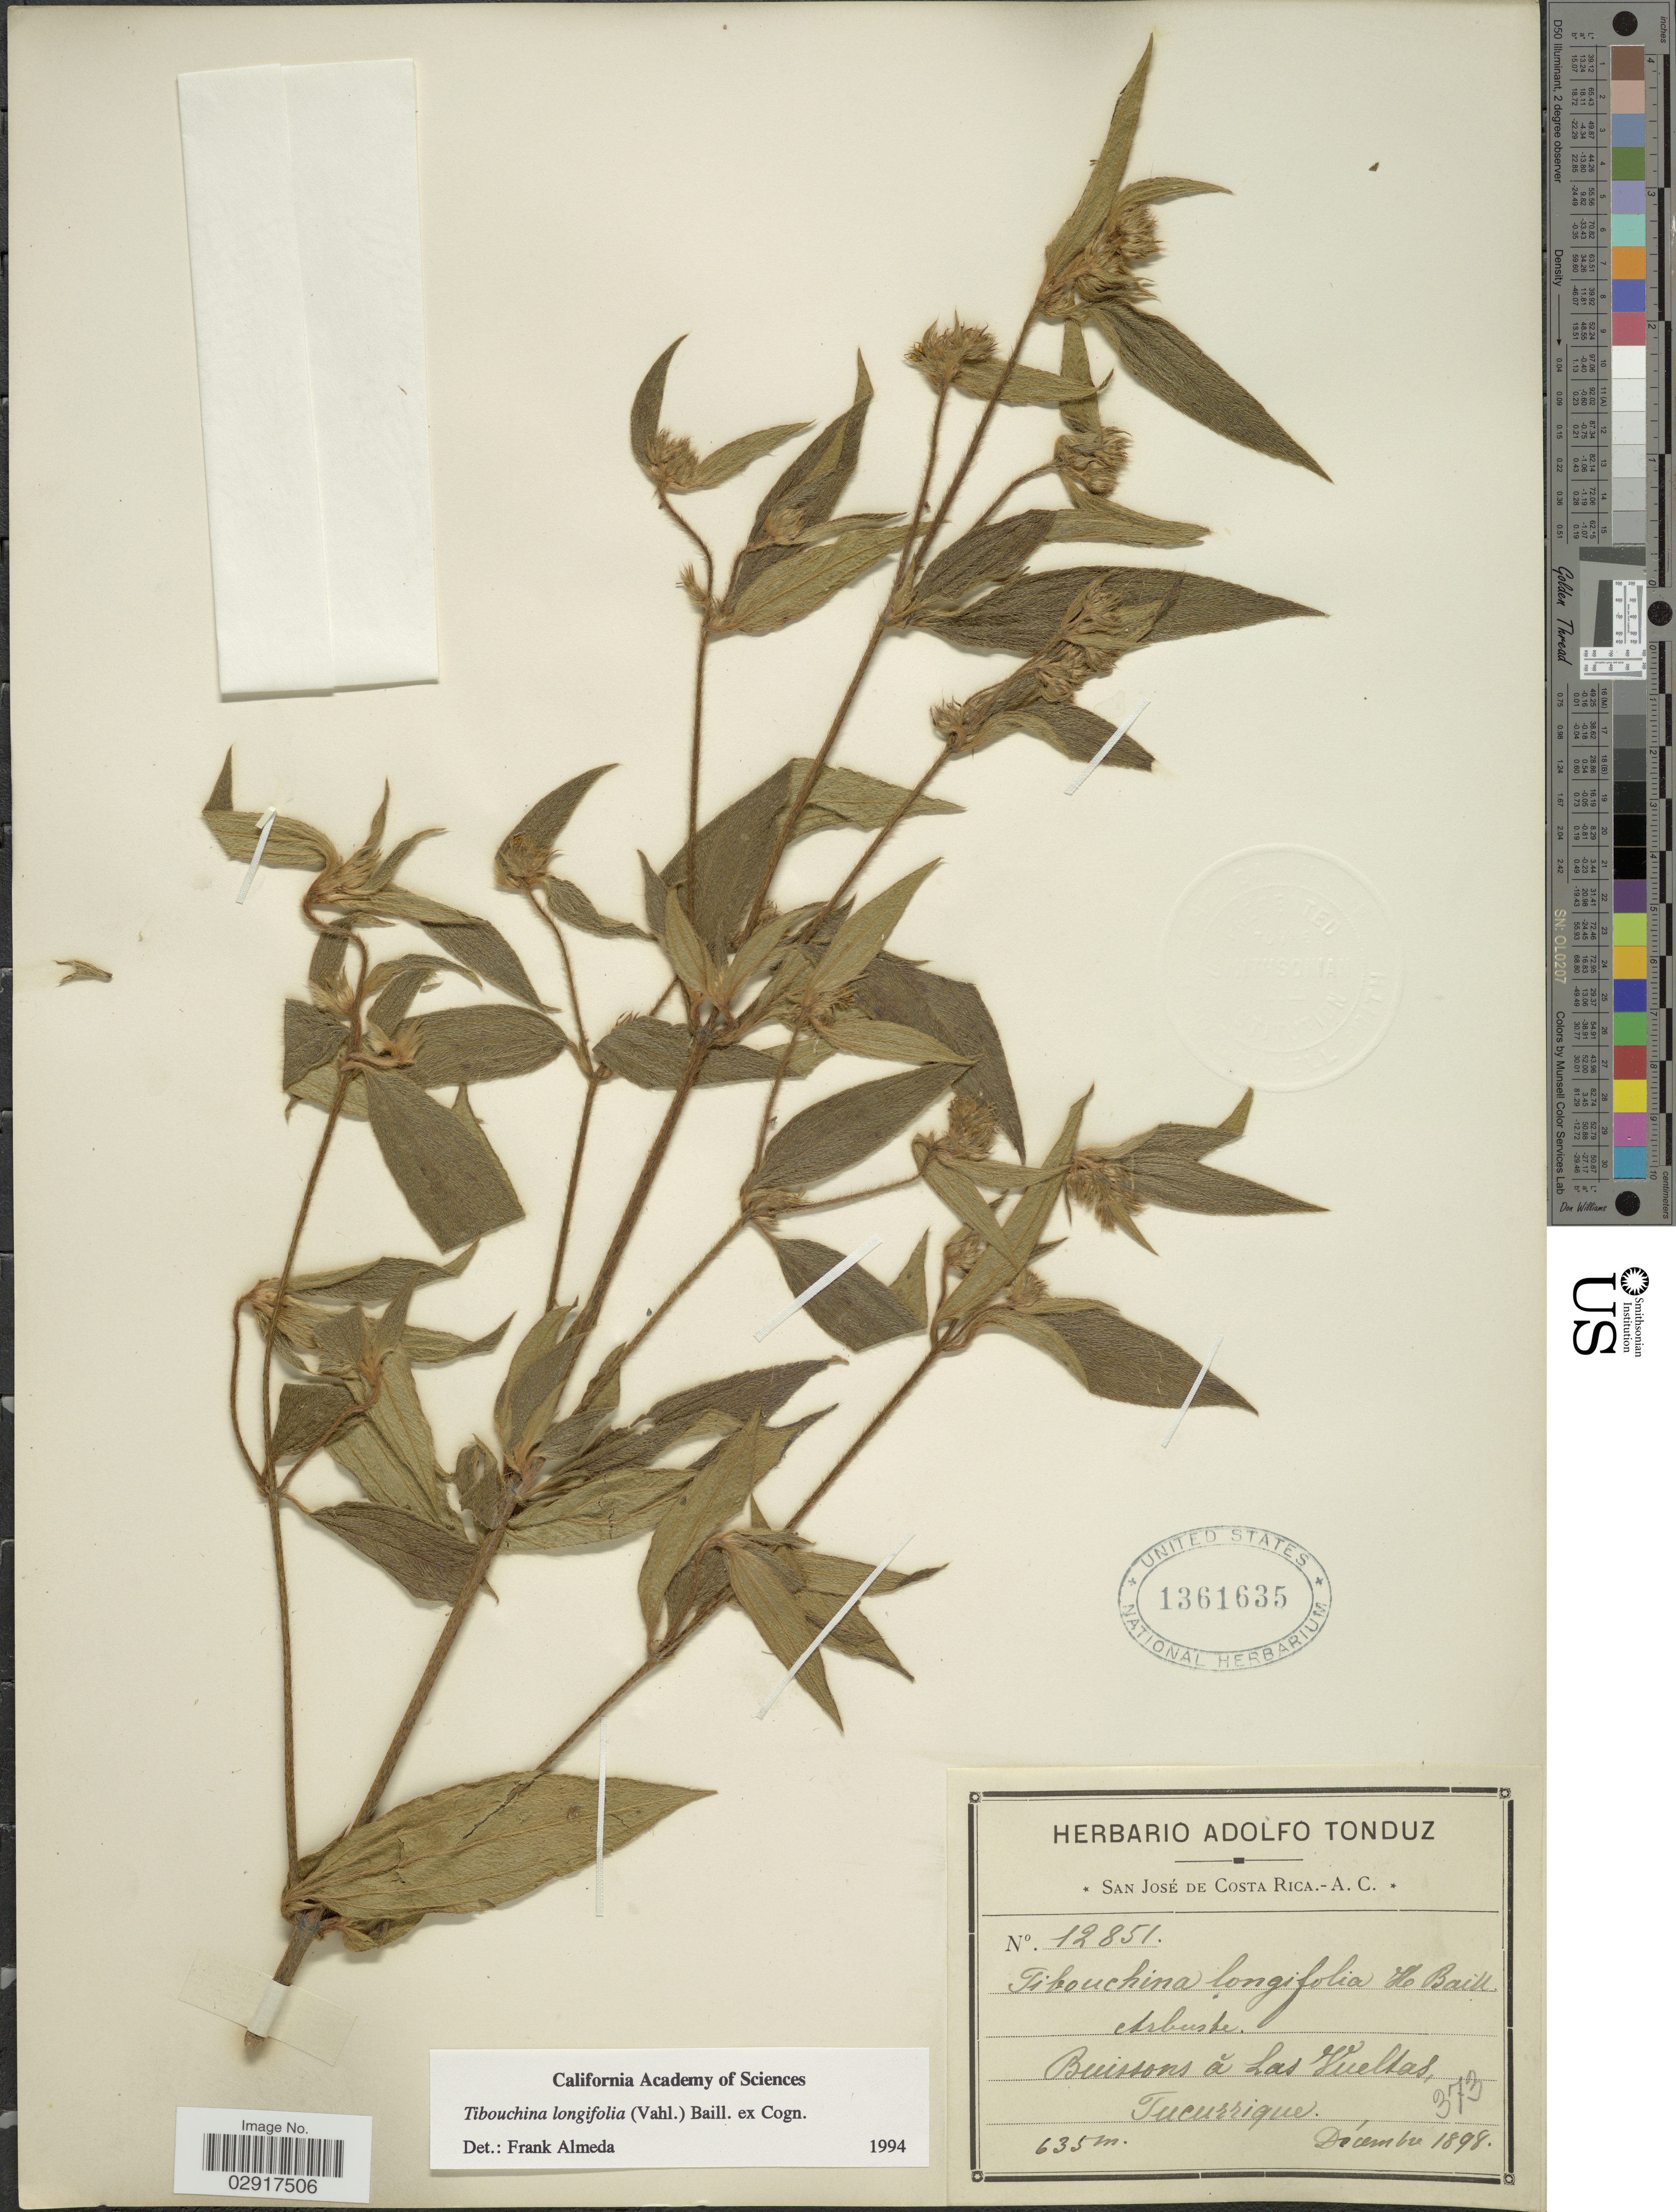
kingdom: Plantae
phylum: Tracheophyta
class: Magnoliopsida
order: Myrtales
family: Melastomataceae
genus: Chaetogastra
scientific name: Chaetogastra longifolia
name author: (Vahl) DC.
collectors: ex Herb. Adolfo Tonduz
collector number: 12851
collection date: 1898-12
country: Costa Rica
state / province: San José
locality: Buissons á Las Vueltas, Tucurrique.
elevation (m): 635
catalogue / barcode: US 1361635